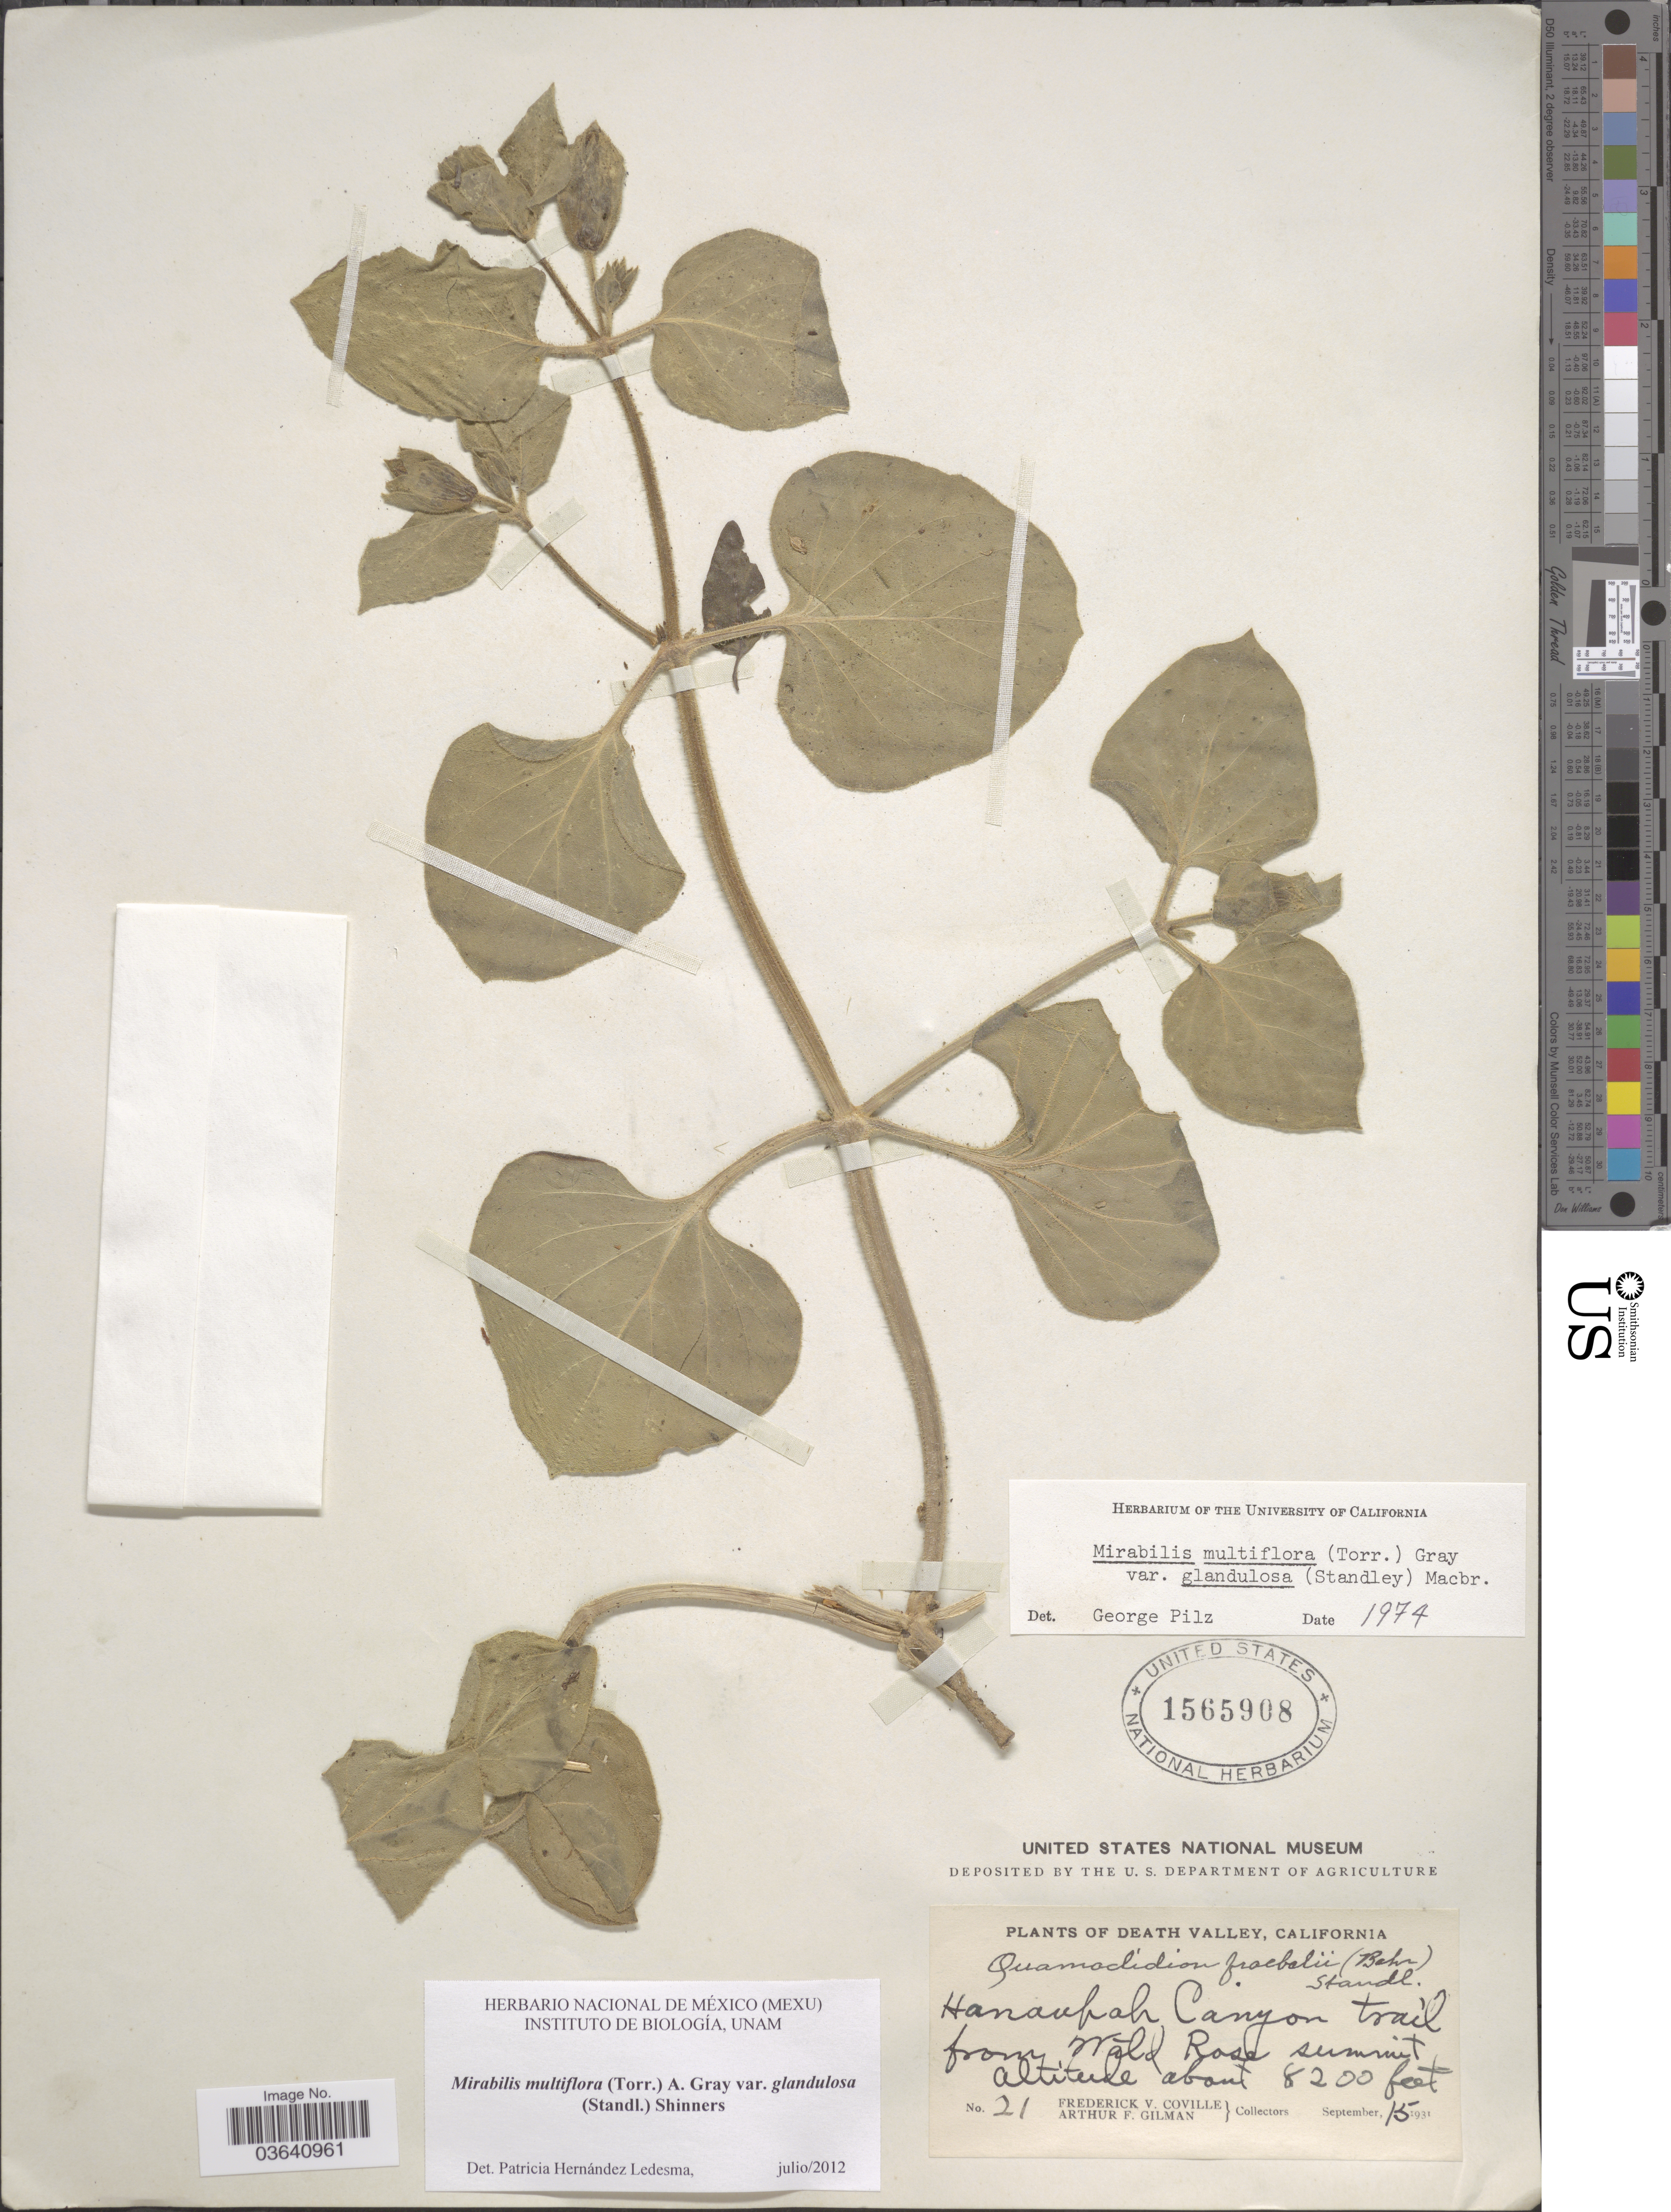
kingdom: Plantae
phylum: Tracheophyta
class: Magnoliopsida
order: Caryophyllales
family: Nyctaginaceae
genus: Mirabilis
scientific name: Mirabilis multiflora var. glandulosa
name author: (Standl.) J.F. Macbr.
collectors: F. V. Coville & A. Gilman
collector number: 21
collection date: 1931-09-15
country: United States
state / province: California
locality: Death Valley. Hanaupah Canyon trail from Wald Rose summit.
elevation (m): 2499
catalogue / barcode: US 1565908